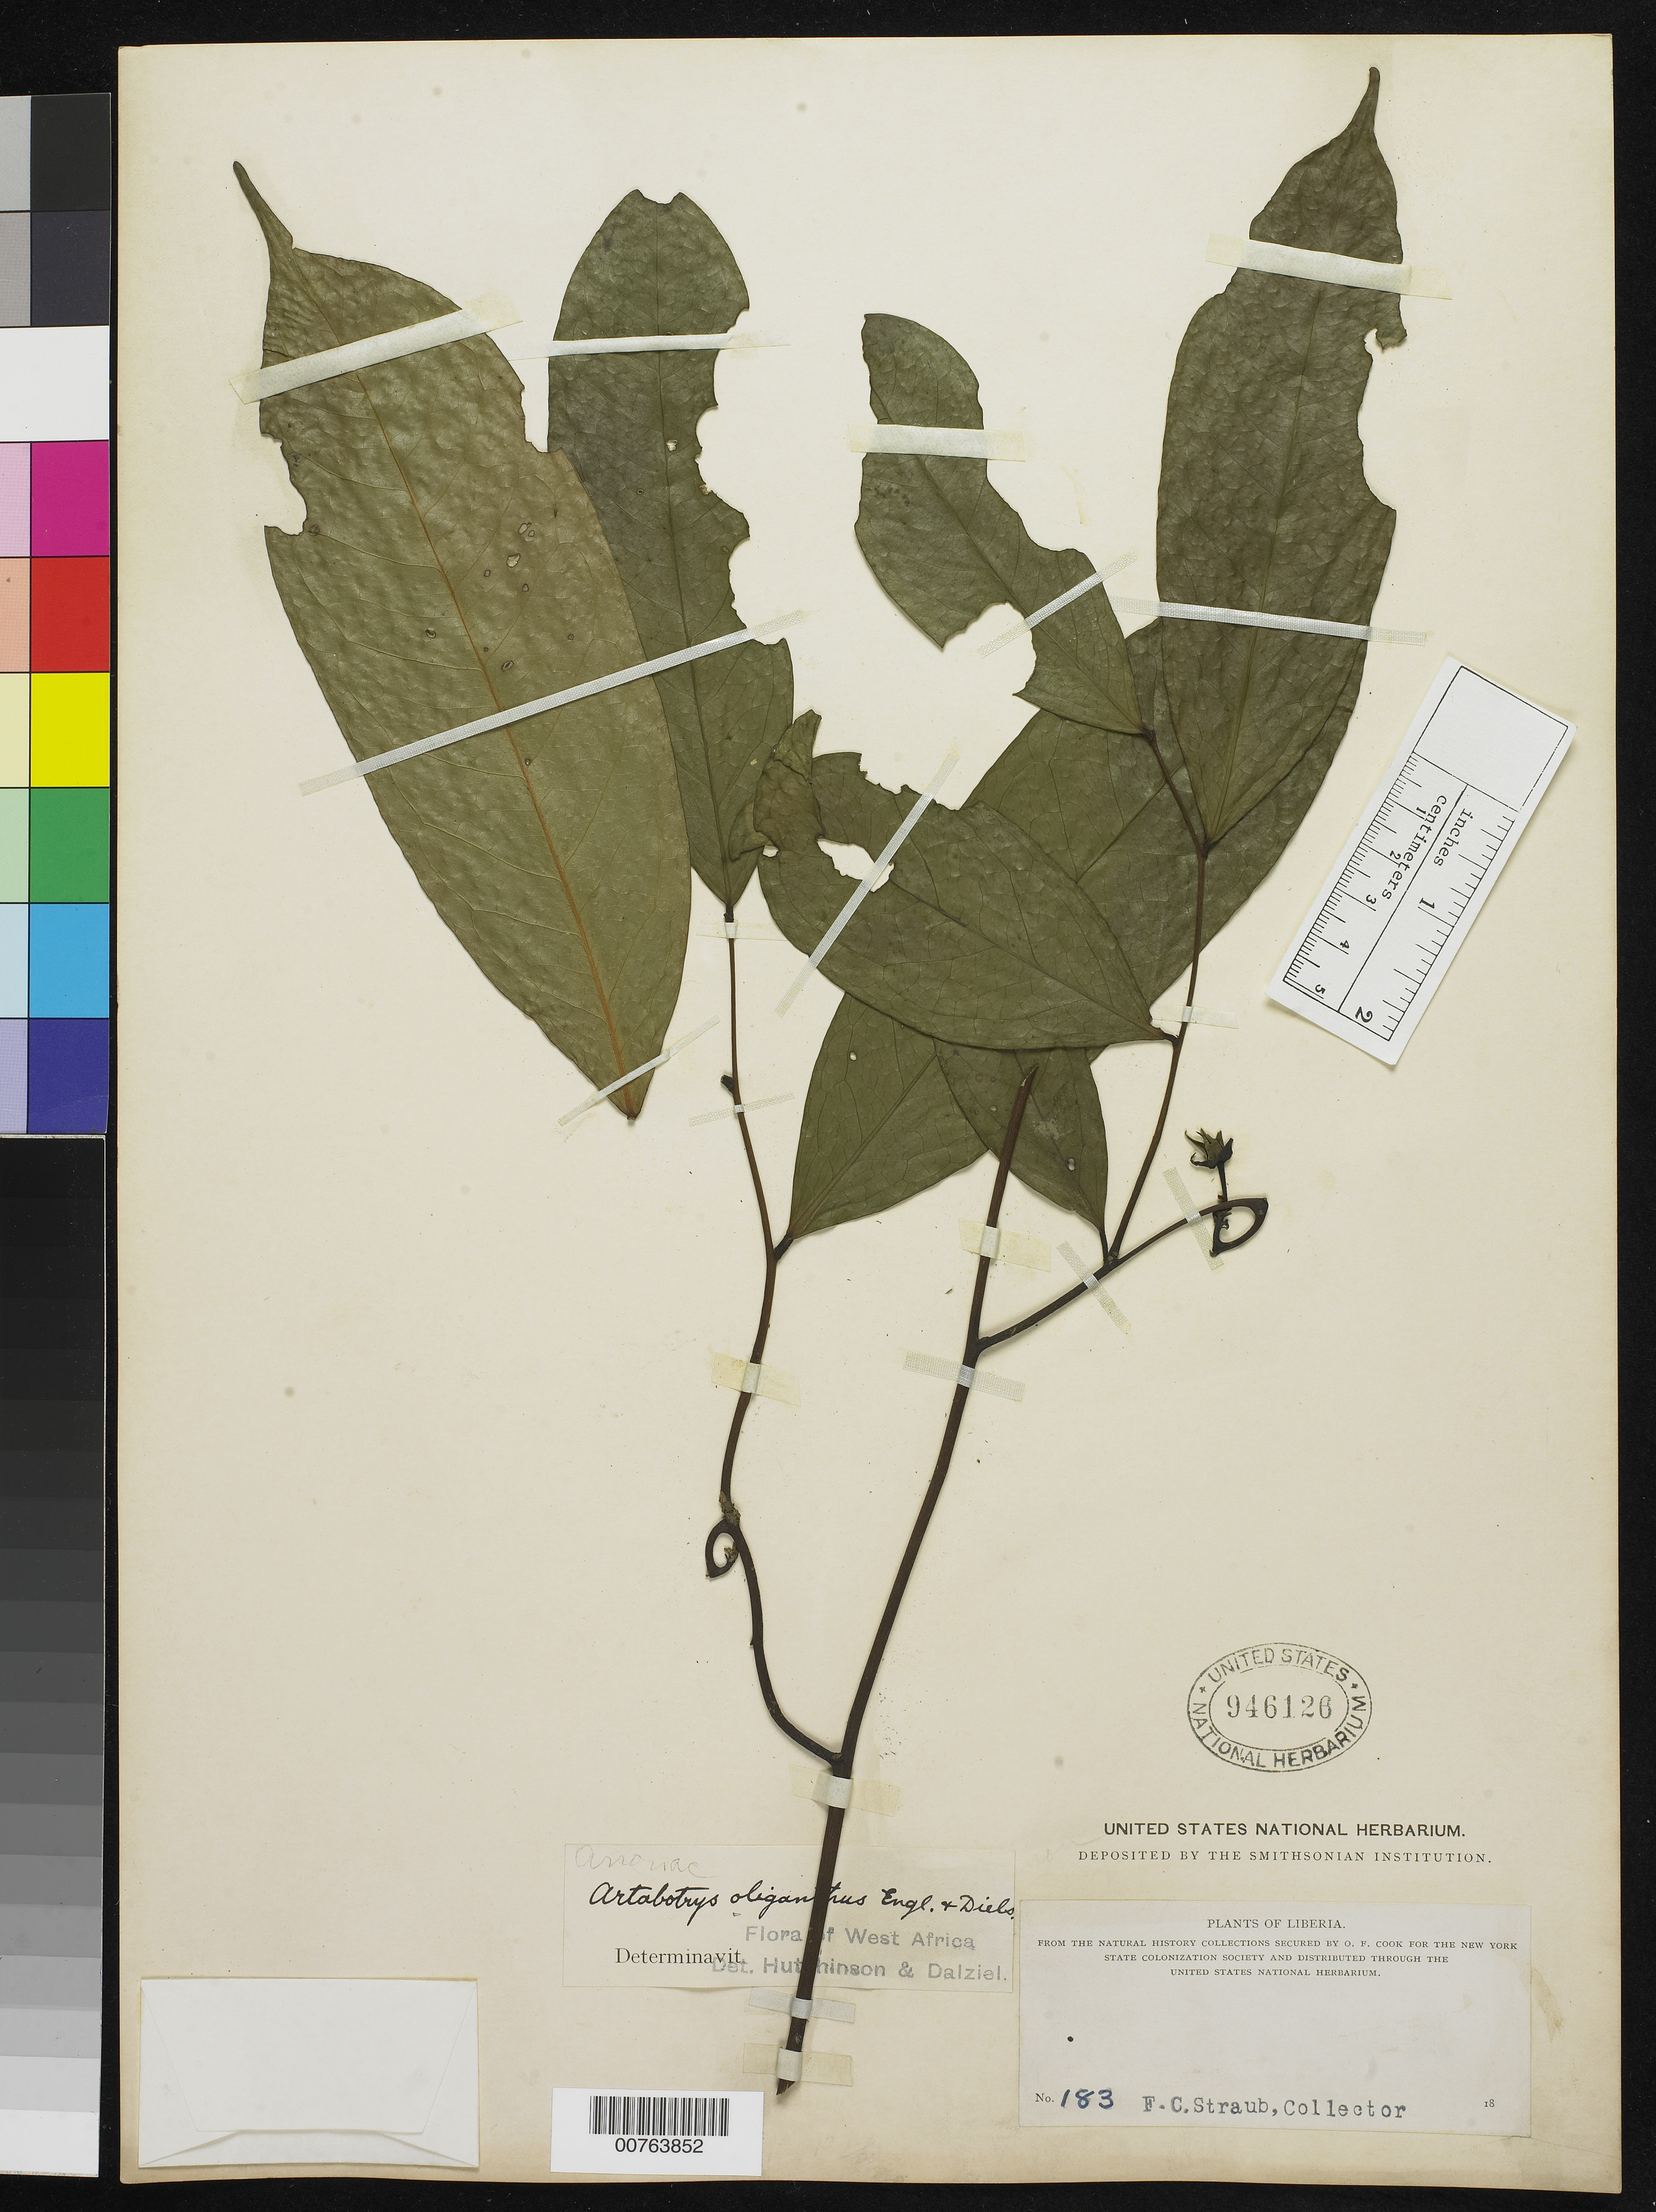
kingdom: Plantae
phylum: Tracheophyta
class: Magnoliopsida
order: Magnoliales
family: Annonaceae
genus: Artabotrys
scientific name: Artabotrys oliganthus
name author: Engl. & Diels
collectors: F. Straub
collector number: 183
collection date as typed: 18--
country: Liberia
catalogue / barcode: US 946126